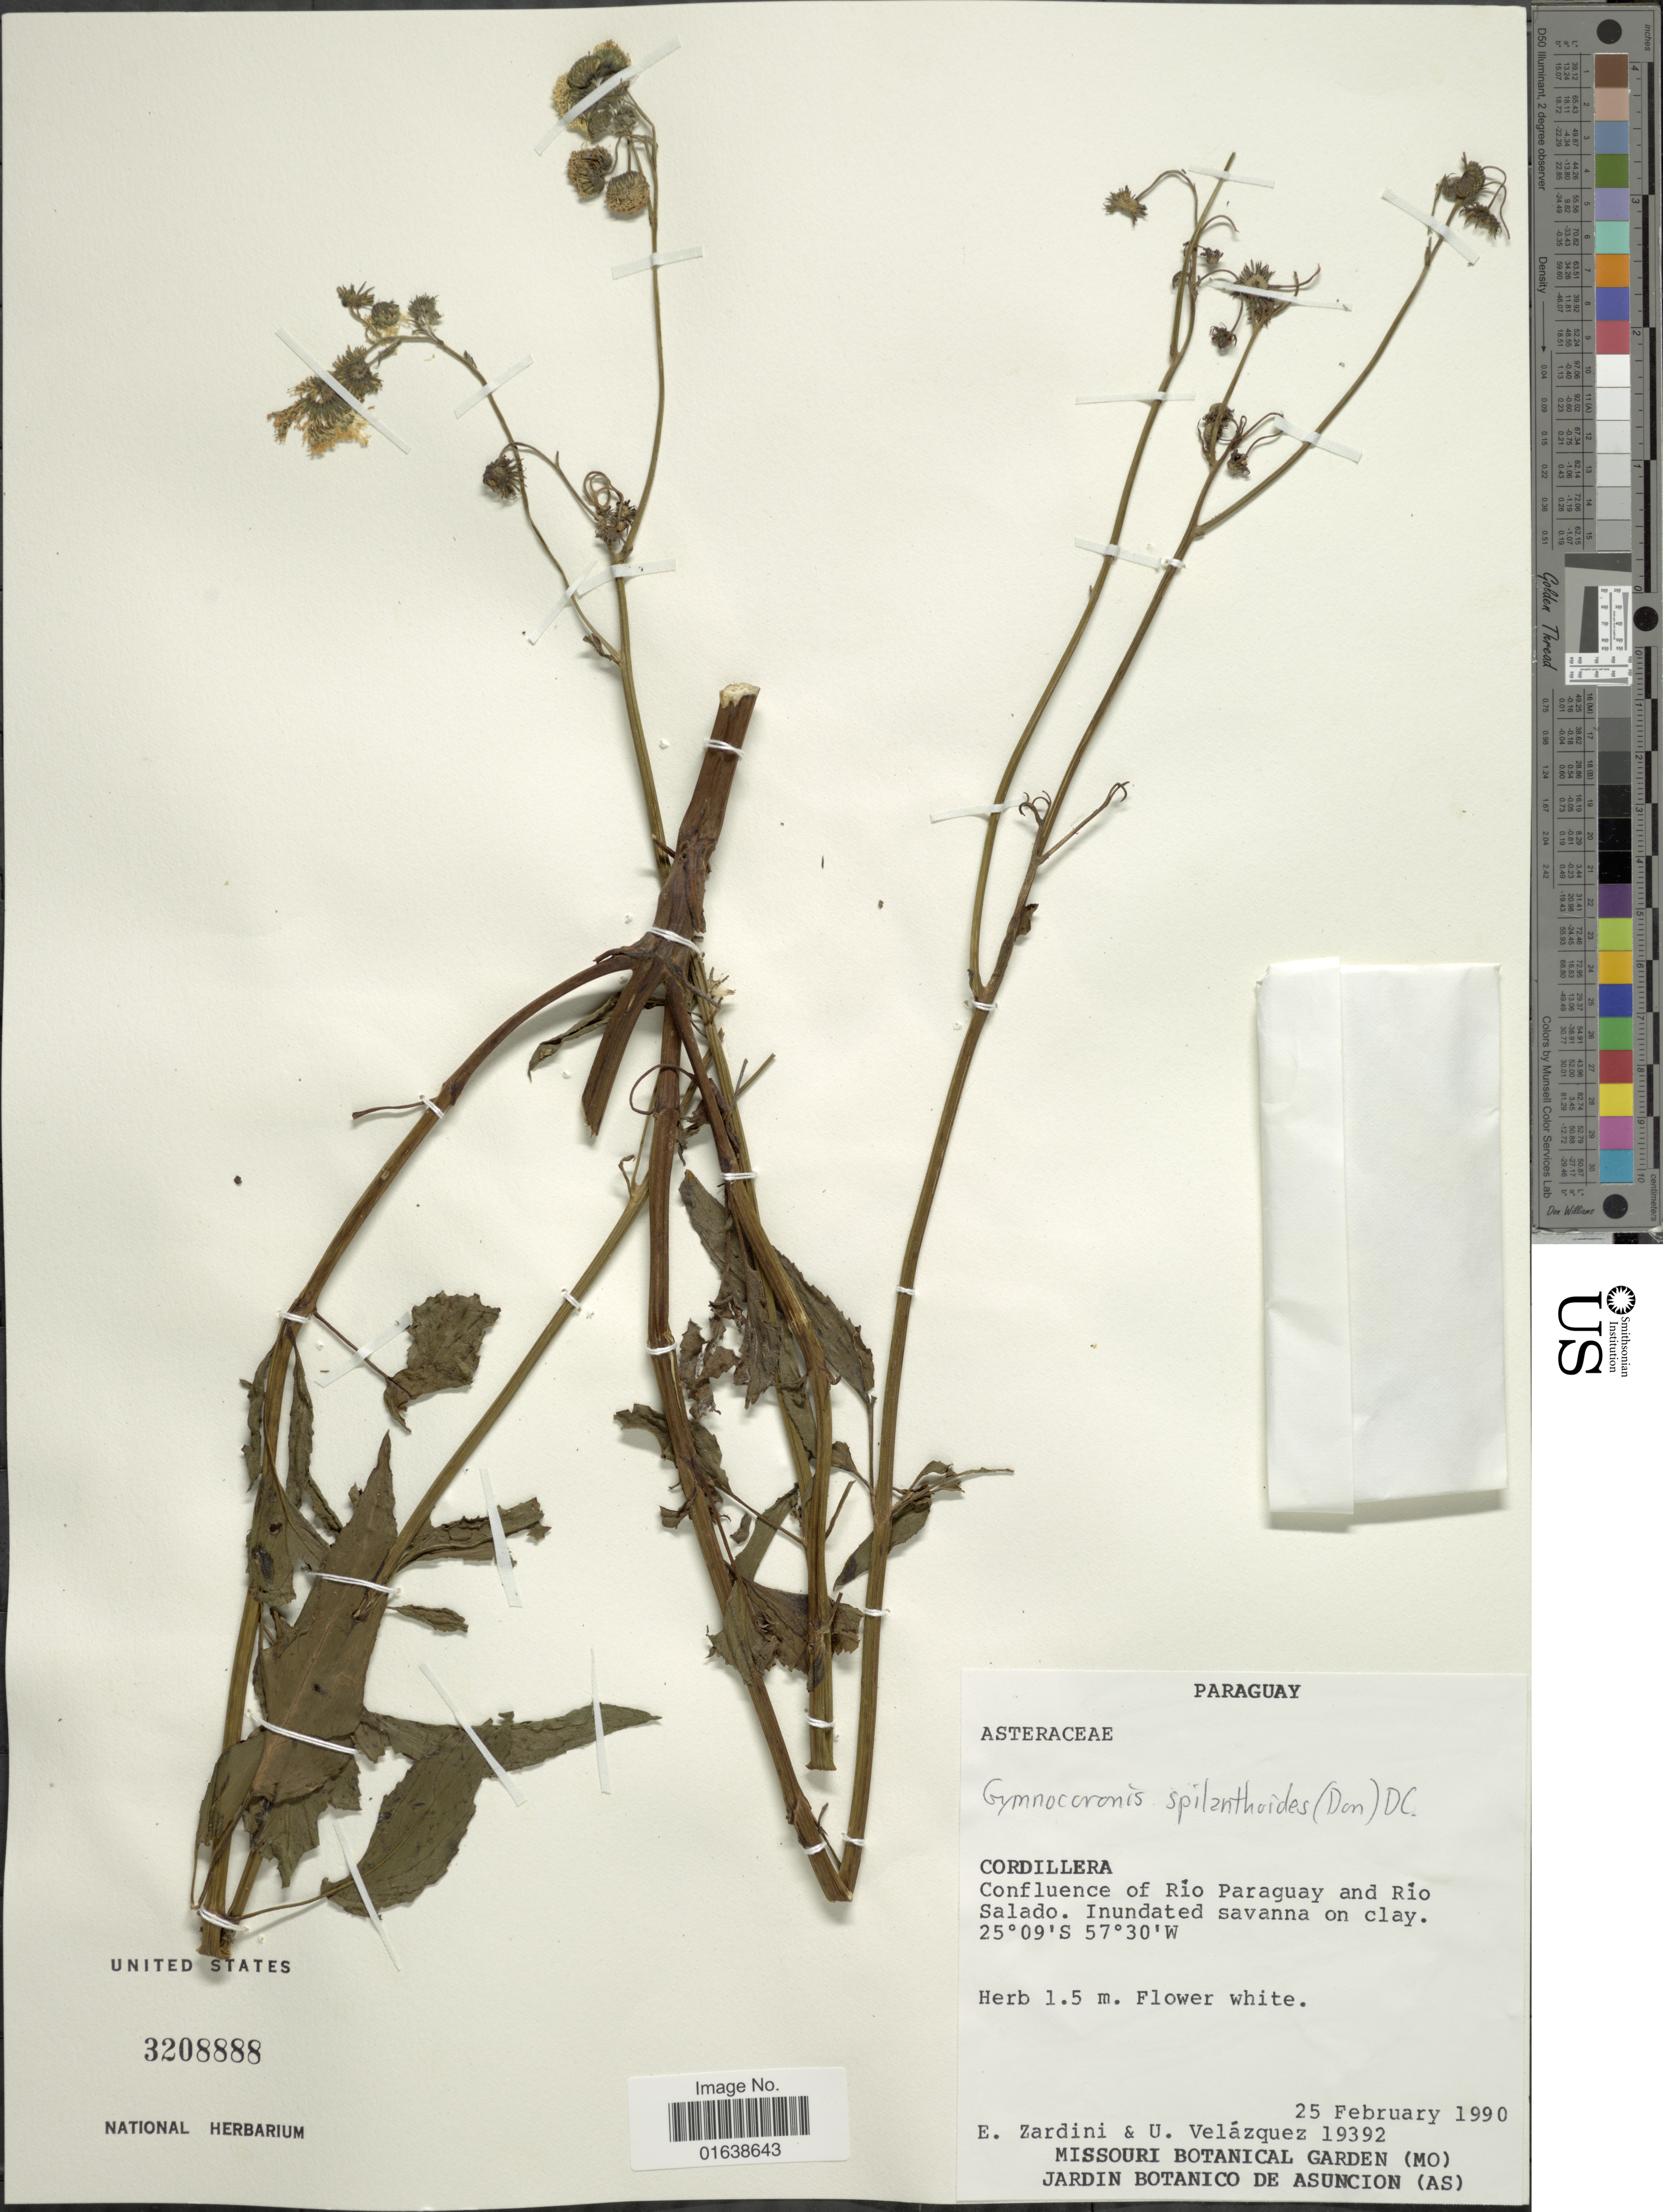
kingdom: Plantae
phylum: Tracheophyta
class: Magnoliopsida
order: Asterales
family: Asteraceae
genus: Gymnocoronis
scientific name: Gymnocoronis spilanthoides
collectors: E. M. Zardini & U. Velázquez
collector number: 19392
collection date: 1990-02-25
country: Paraguay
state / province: Cordillera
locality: Paraguay. Cordillera. Confluence of Rio Paraguay and Rio Salado.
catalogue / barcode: US 3208888